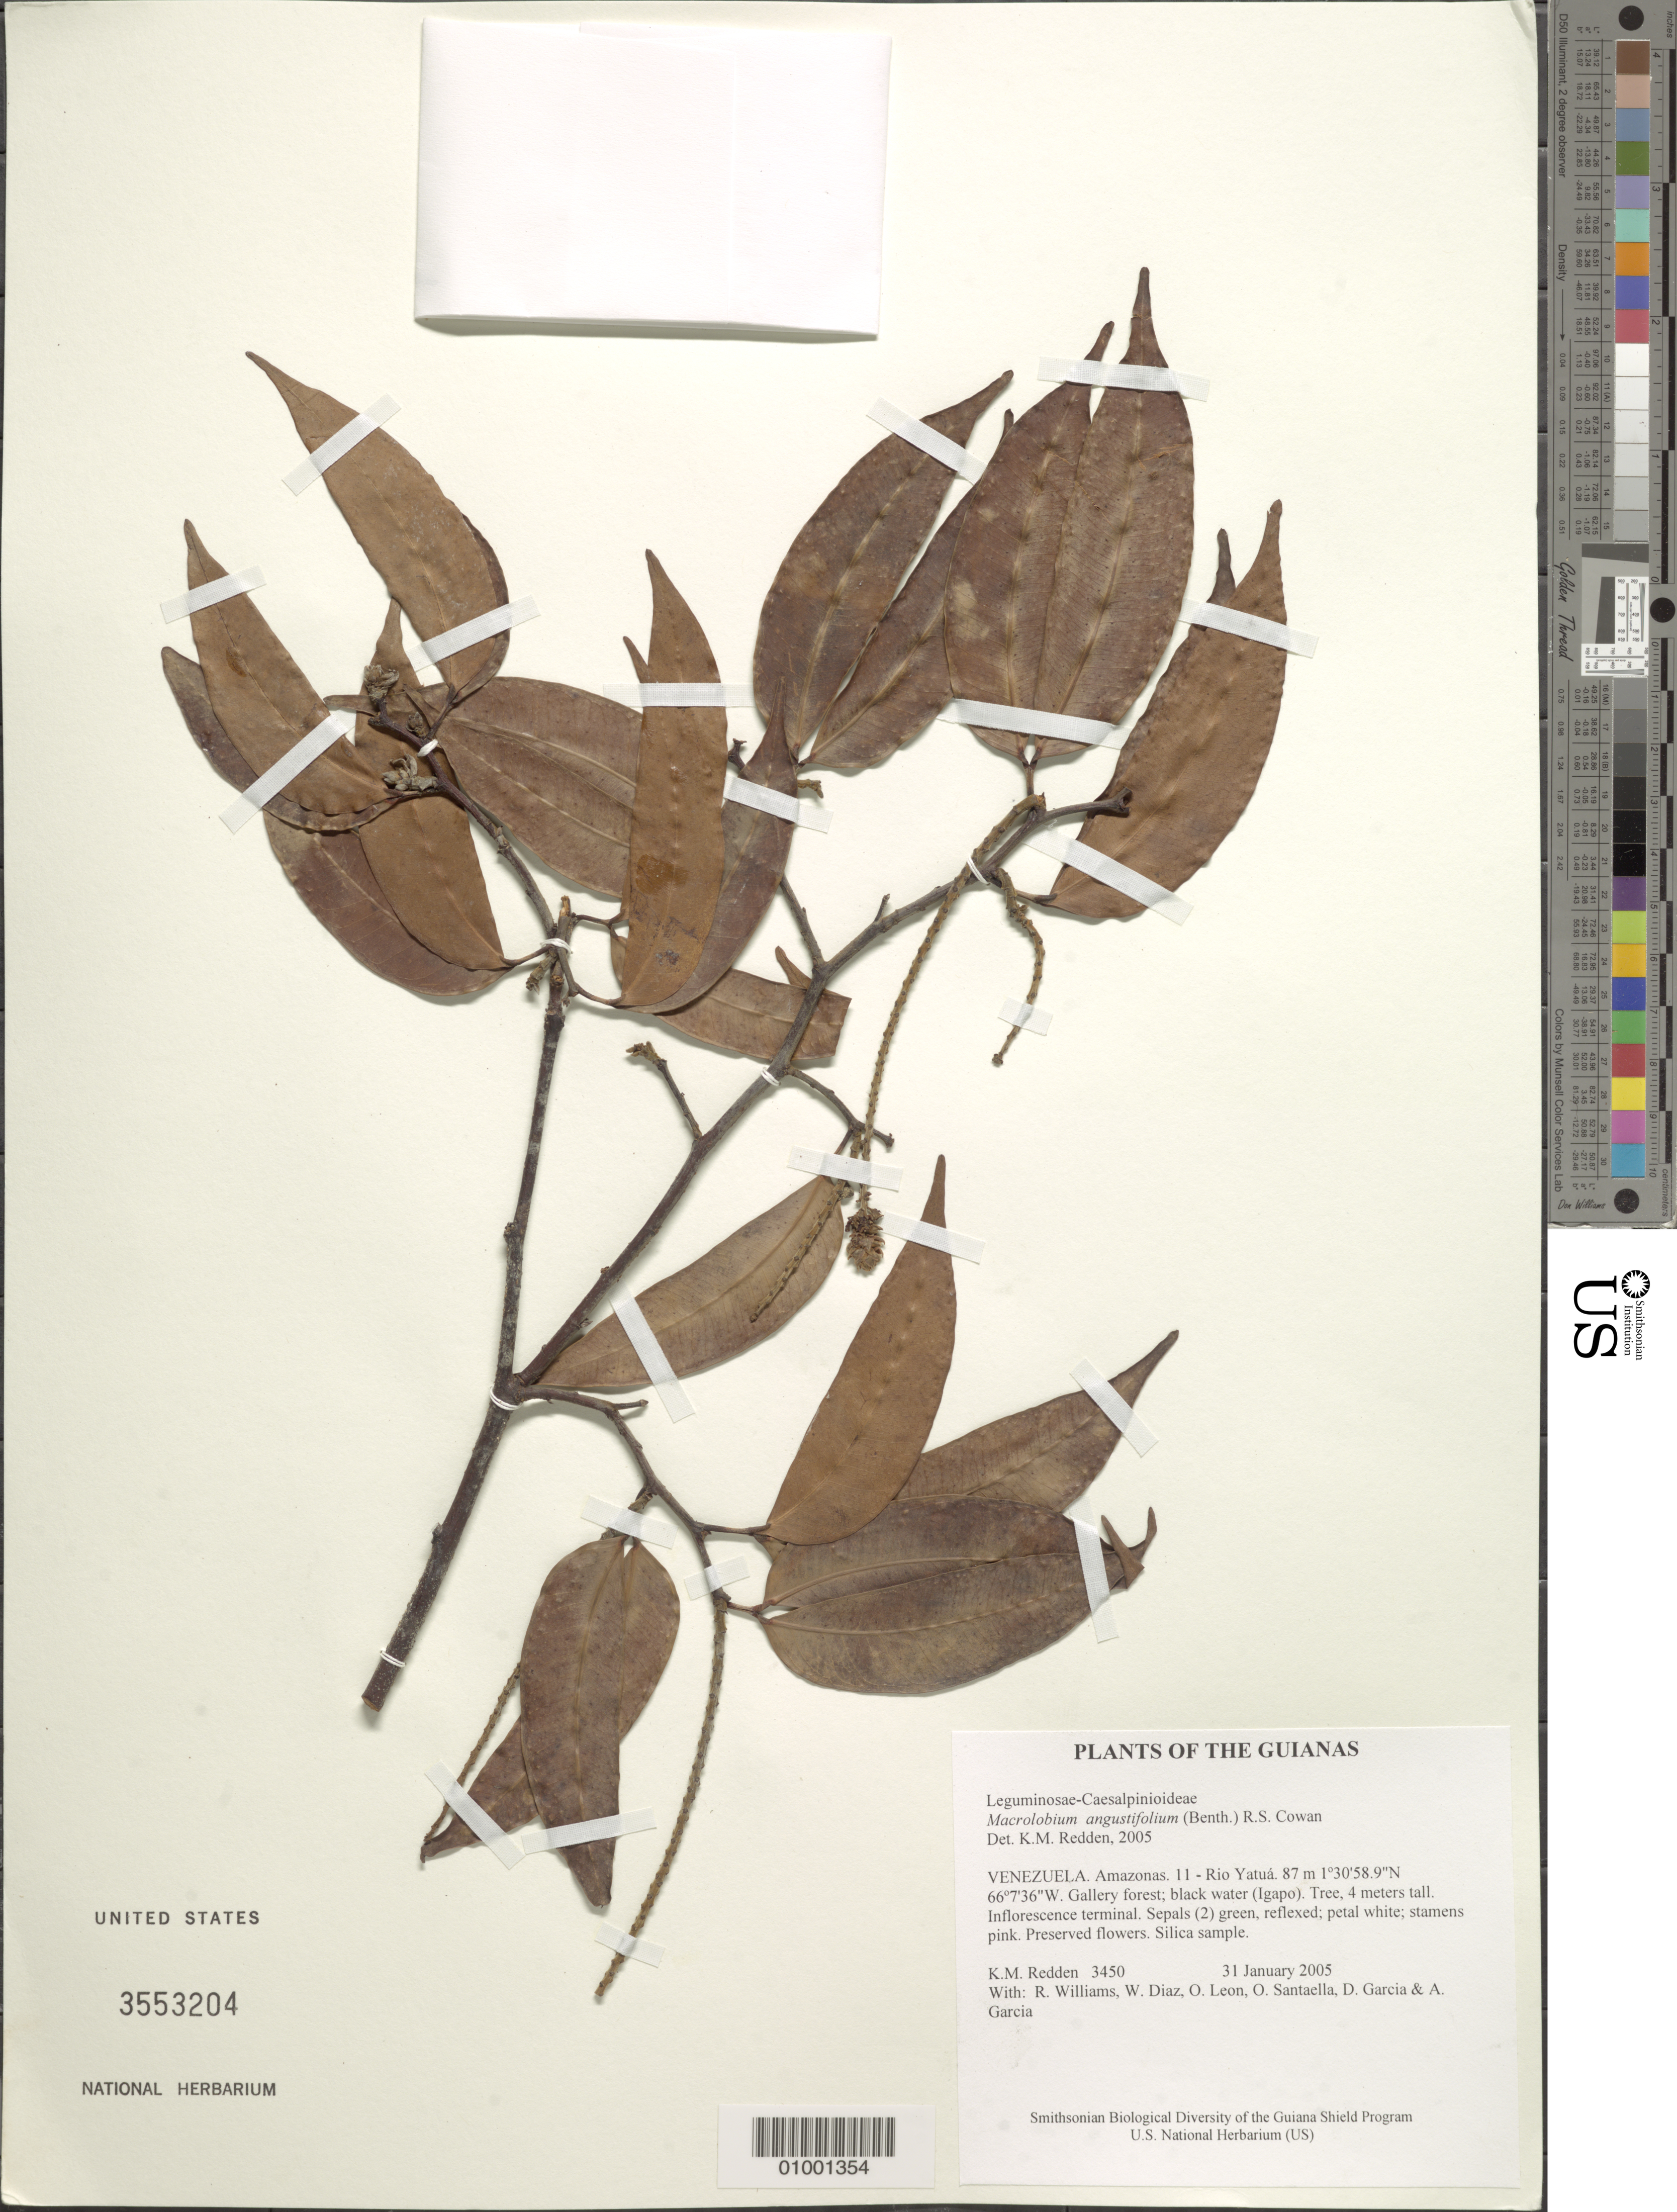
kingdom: Plantae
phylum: Tracheophyta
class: Magnoliopsida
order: Fabales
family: Fabaceae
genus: Macrolobium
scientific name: Macrolobium angustifolium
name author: (Benth.) R.S. Cowan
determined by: Redden, K. M.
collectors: K. M. Redden, R. Williams, W. Díaz P., O. León, O. Santaella, D. Garcia & A. Garcia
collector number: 3450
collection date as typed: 31 January 2005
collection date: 2005-01-31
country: Venezuela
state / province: Amazonas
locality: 11 - Rio Yatuá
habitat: Gallery forest; black water (Igapo)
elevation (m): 87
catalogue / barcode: US 3553204